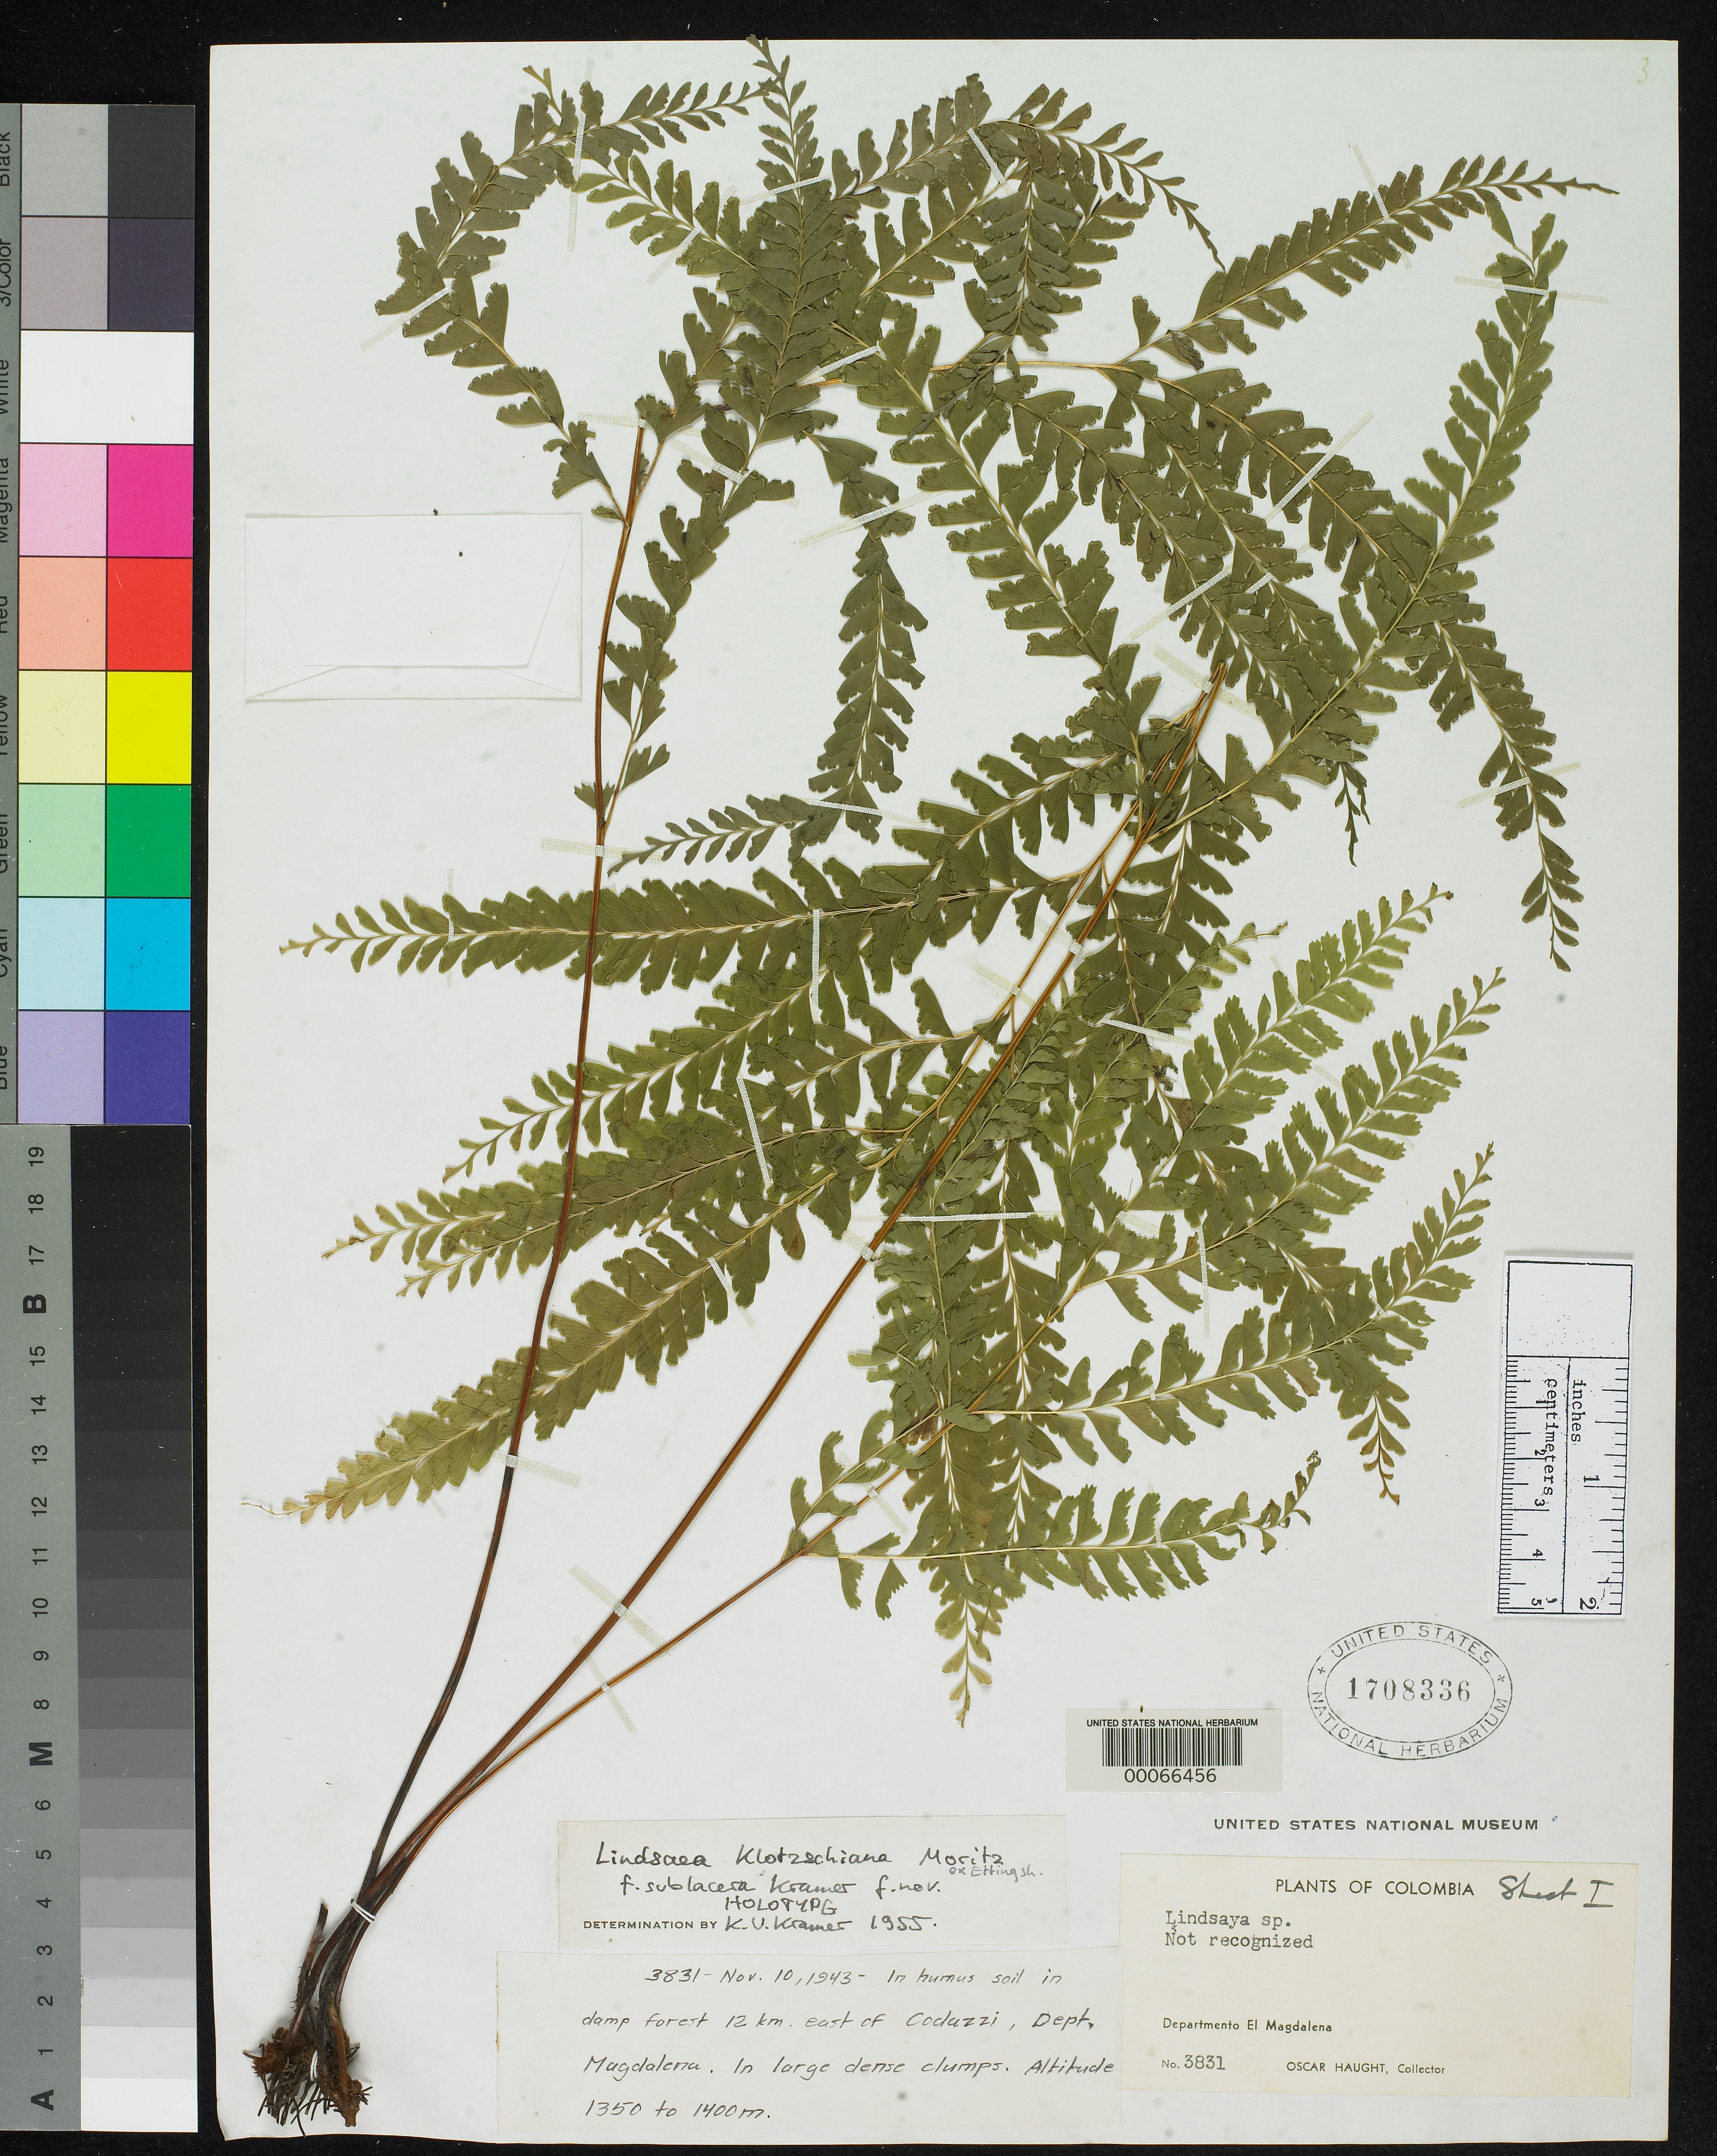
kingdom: Plantae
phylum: Tracheophyta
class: Polypodiopsida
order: Polypodiales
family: Lindsaeaceae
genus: Lindsaea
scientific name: Lindsaea klotzschiana f. sublacera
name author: K.U. Kramer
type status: Holotype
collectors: O. L. Haught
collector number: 3831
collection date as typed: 10 Nov 1945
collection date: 1945-11-10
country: Colombia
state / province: Magdalena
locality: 12 km E of Coduzzi.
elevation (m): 1350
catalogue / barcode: US 1708336